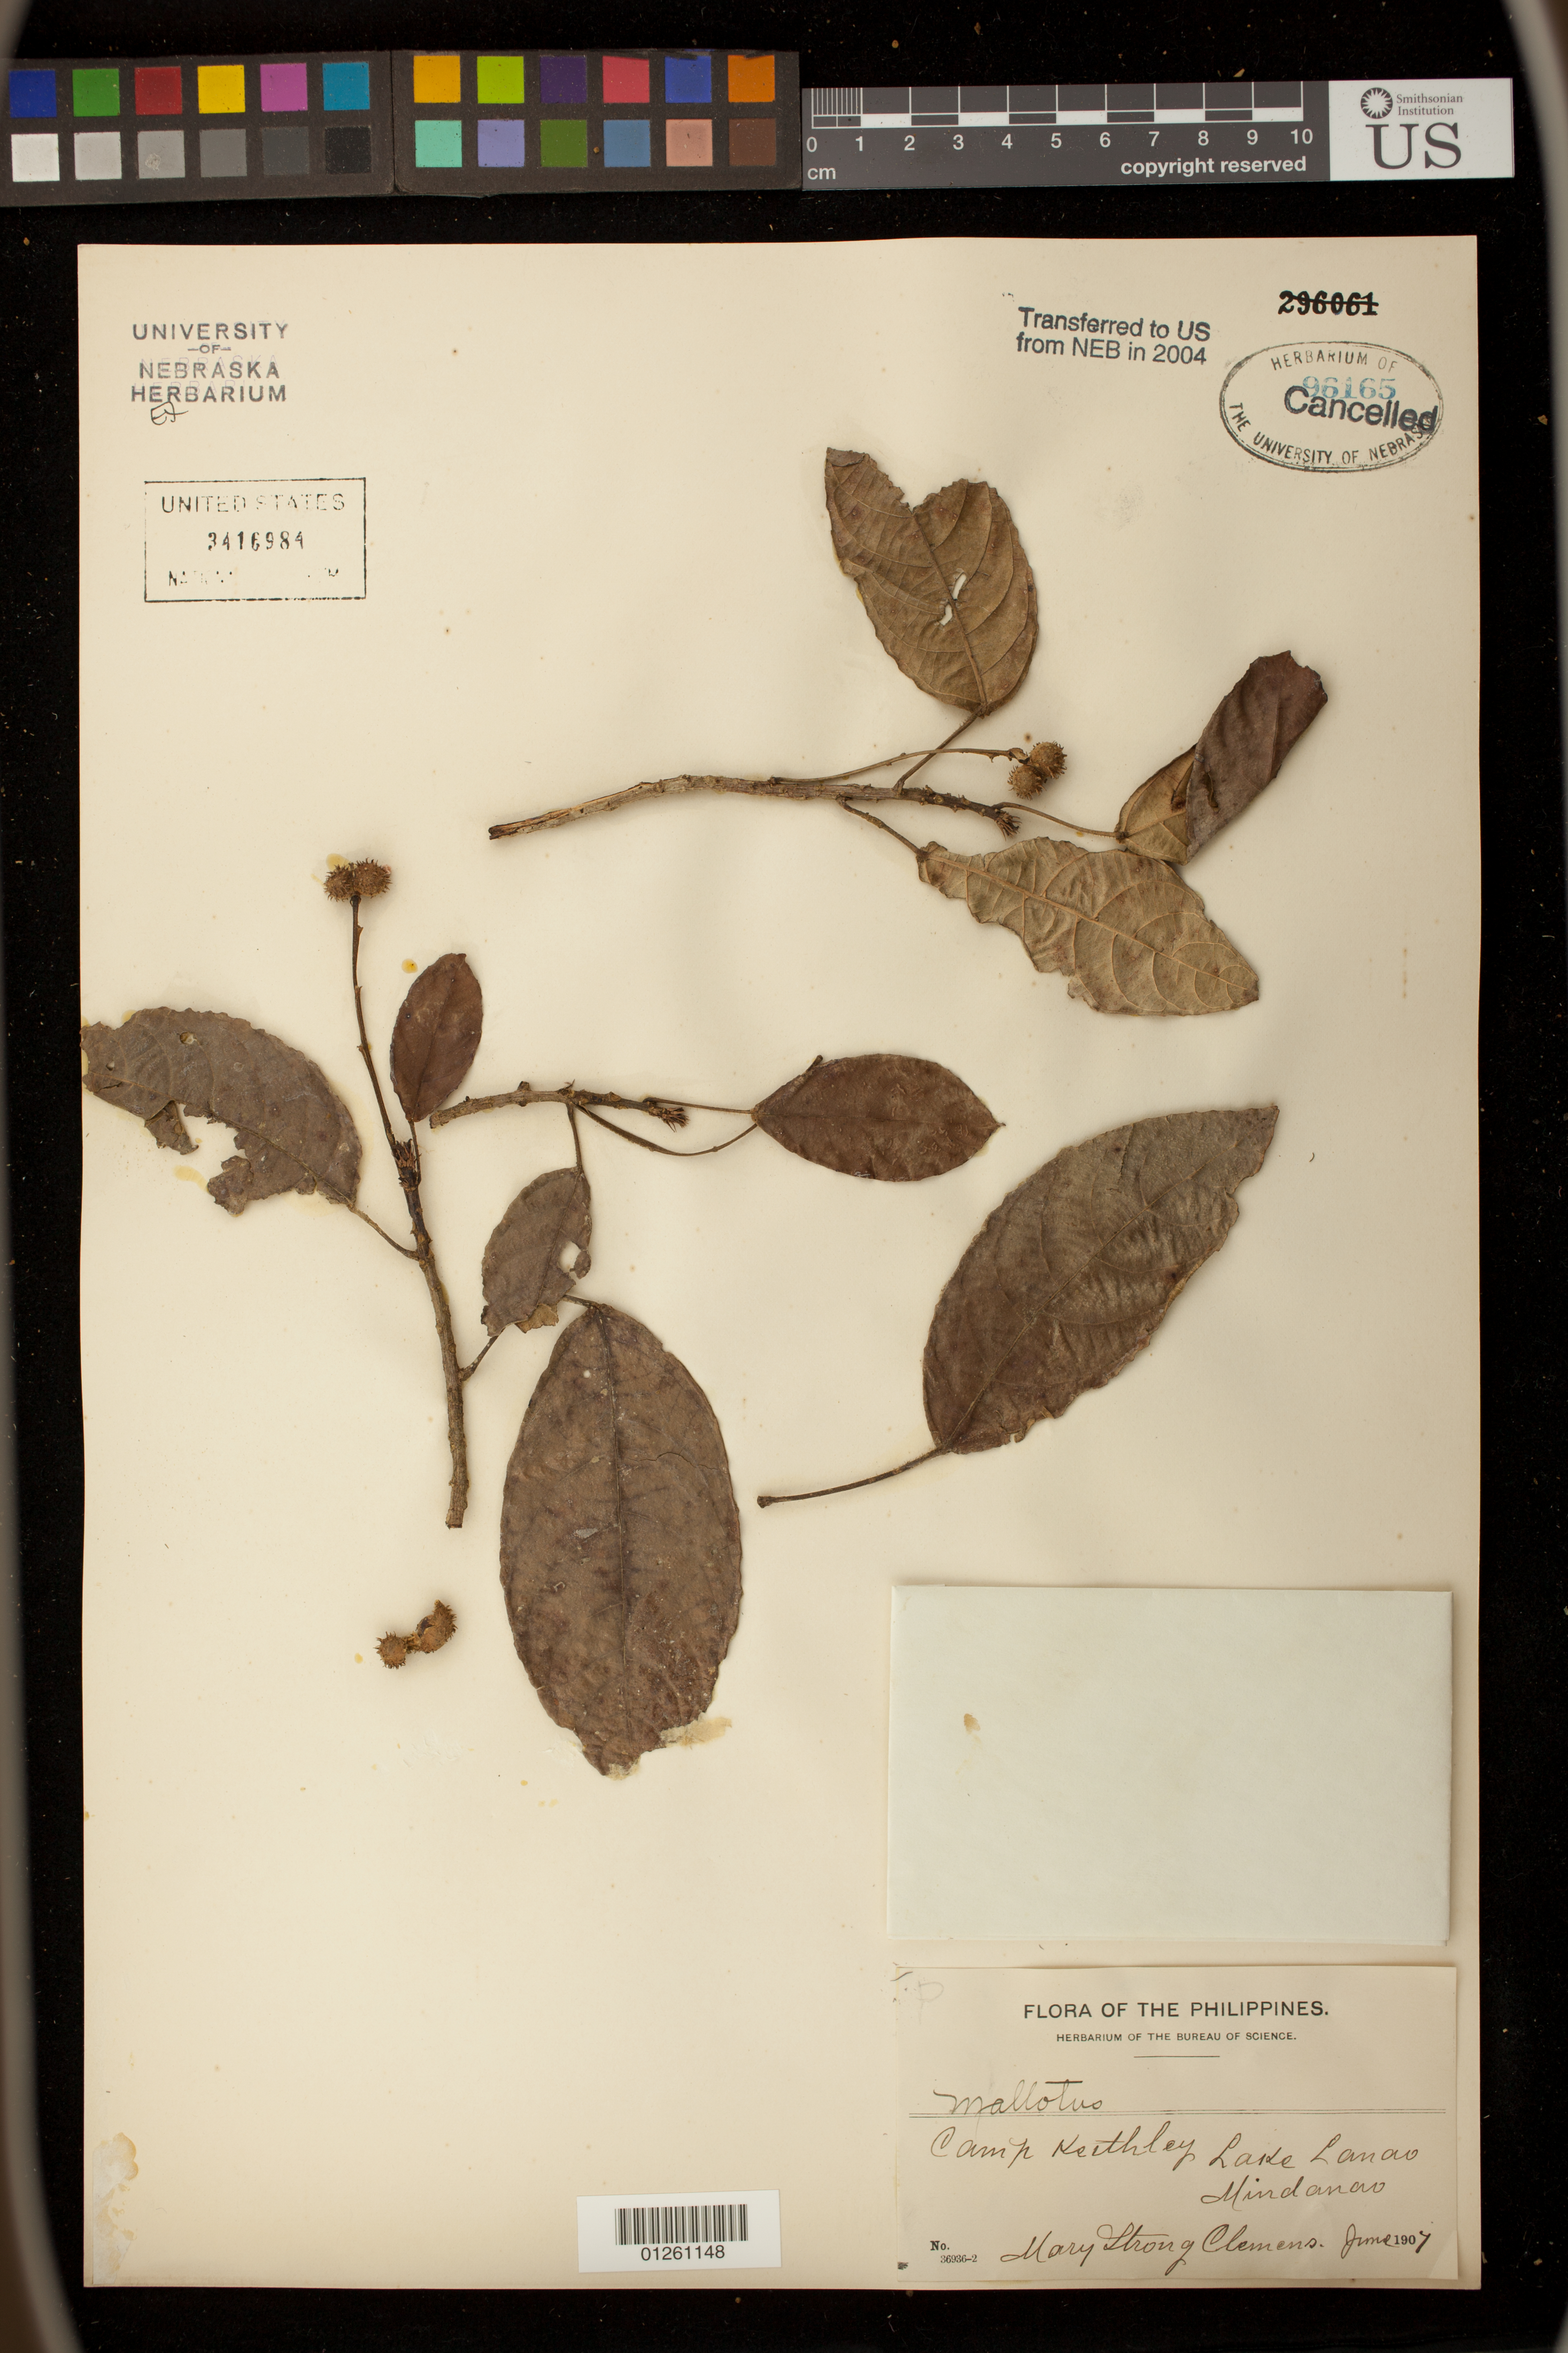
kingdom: Plantae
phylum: Tracheophyta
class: Magnoliopsida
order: Malpighiales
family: Euphorbiaceae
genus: Mallotus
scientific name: Mallotus sp.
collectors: M. S. Clemens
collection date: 1907-06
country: Philippines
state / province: Muslim Mindanao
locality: Camp Keithley, Lake Lanaom Mindanao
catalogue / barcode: US 3416984